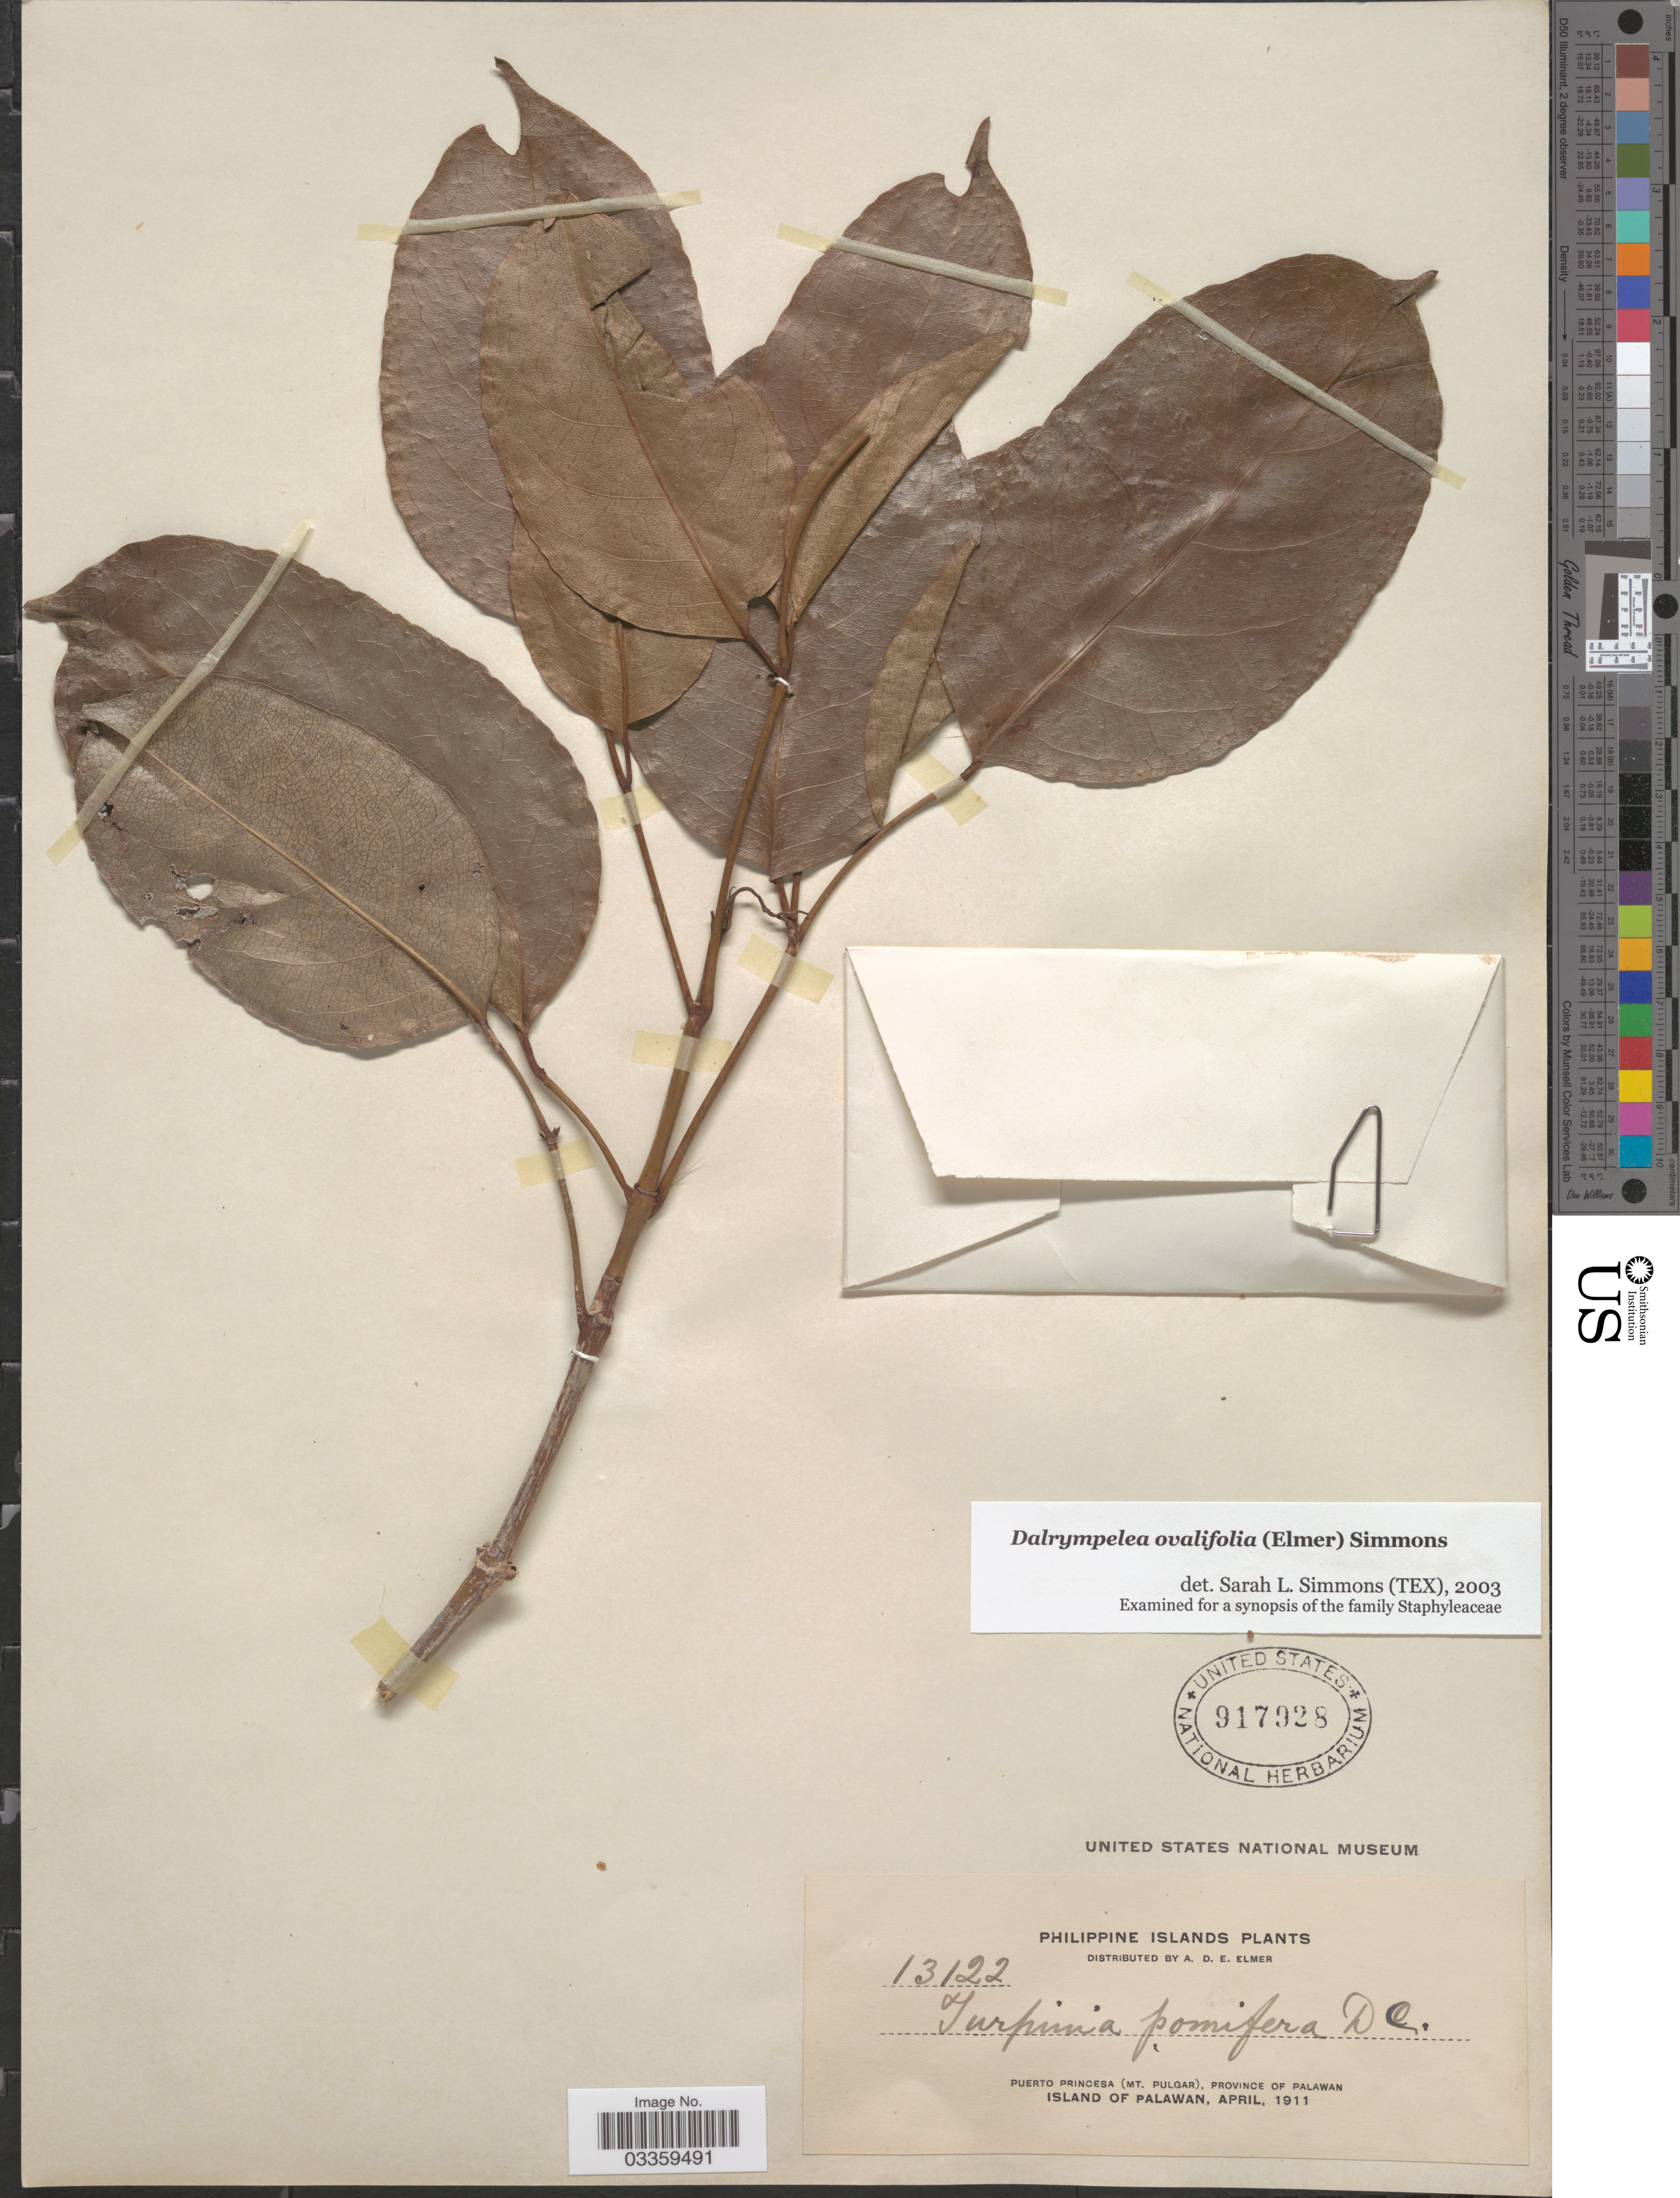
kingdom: Plantae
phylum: Tracheophyta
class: Magnoliopsida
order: Crossosomatales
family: Staphyleaceae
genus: Turpinia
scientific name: Turpinia ovalifolia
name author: Elmer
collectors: A. D. E. Elmer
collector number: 13122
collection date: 1911-04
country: Philippines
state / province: Mimaropa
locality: Philippine Islands. Puerto Princesa (Mt. Pulgar), Province of Palawan. Island of Palawan.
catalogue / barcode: US 917928